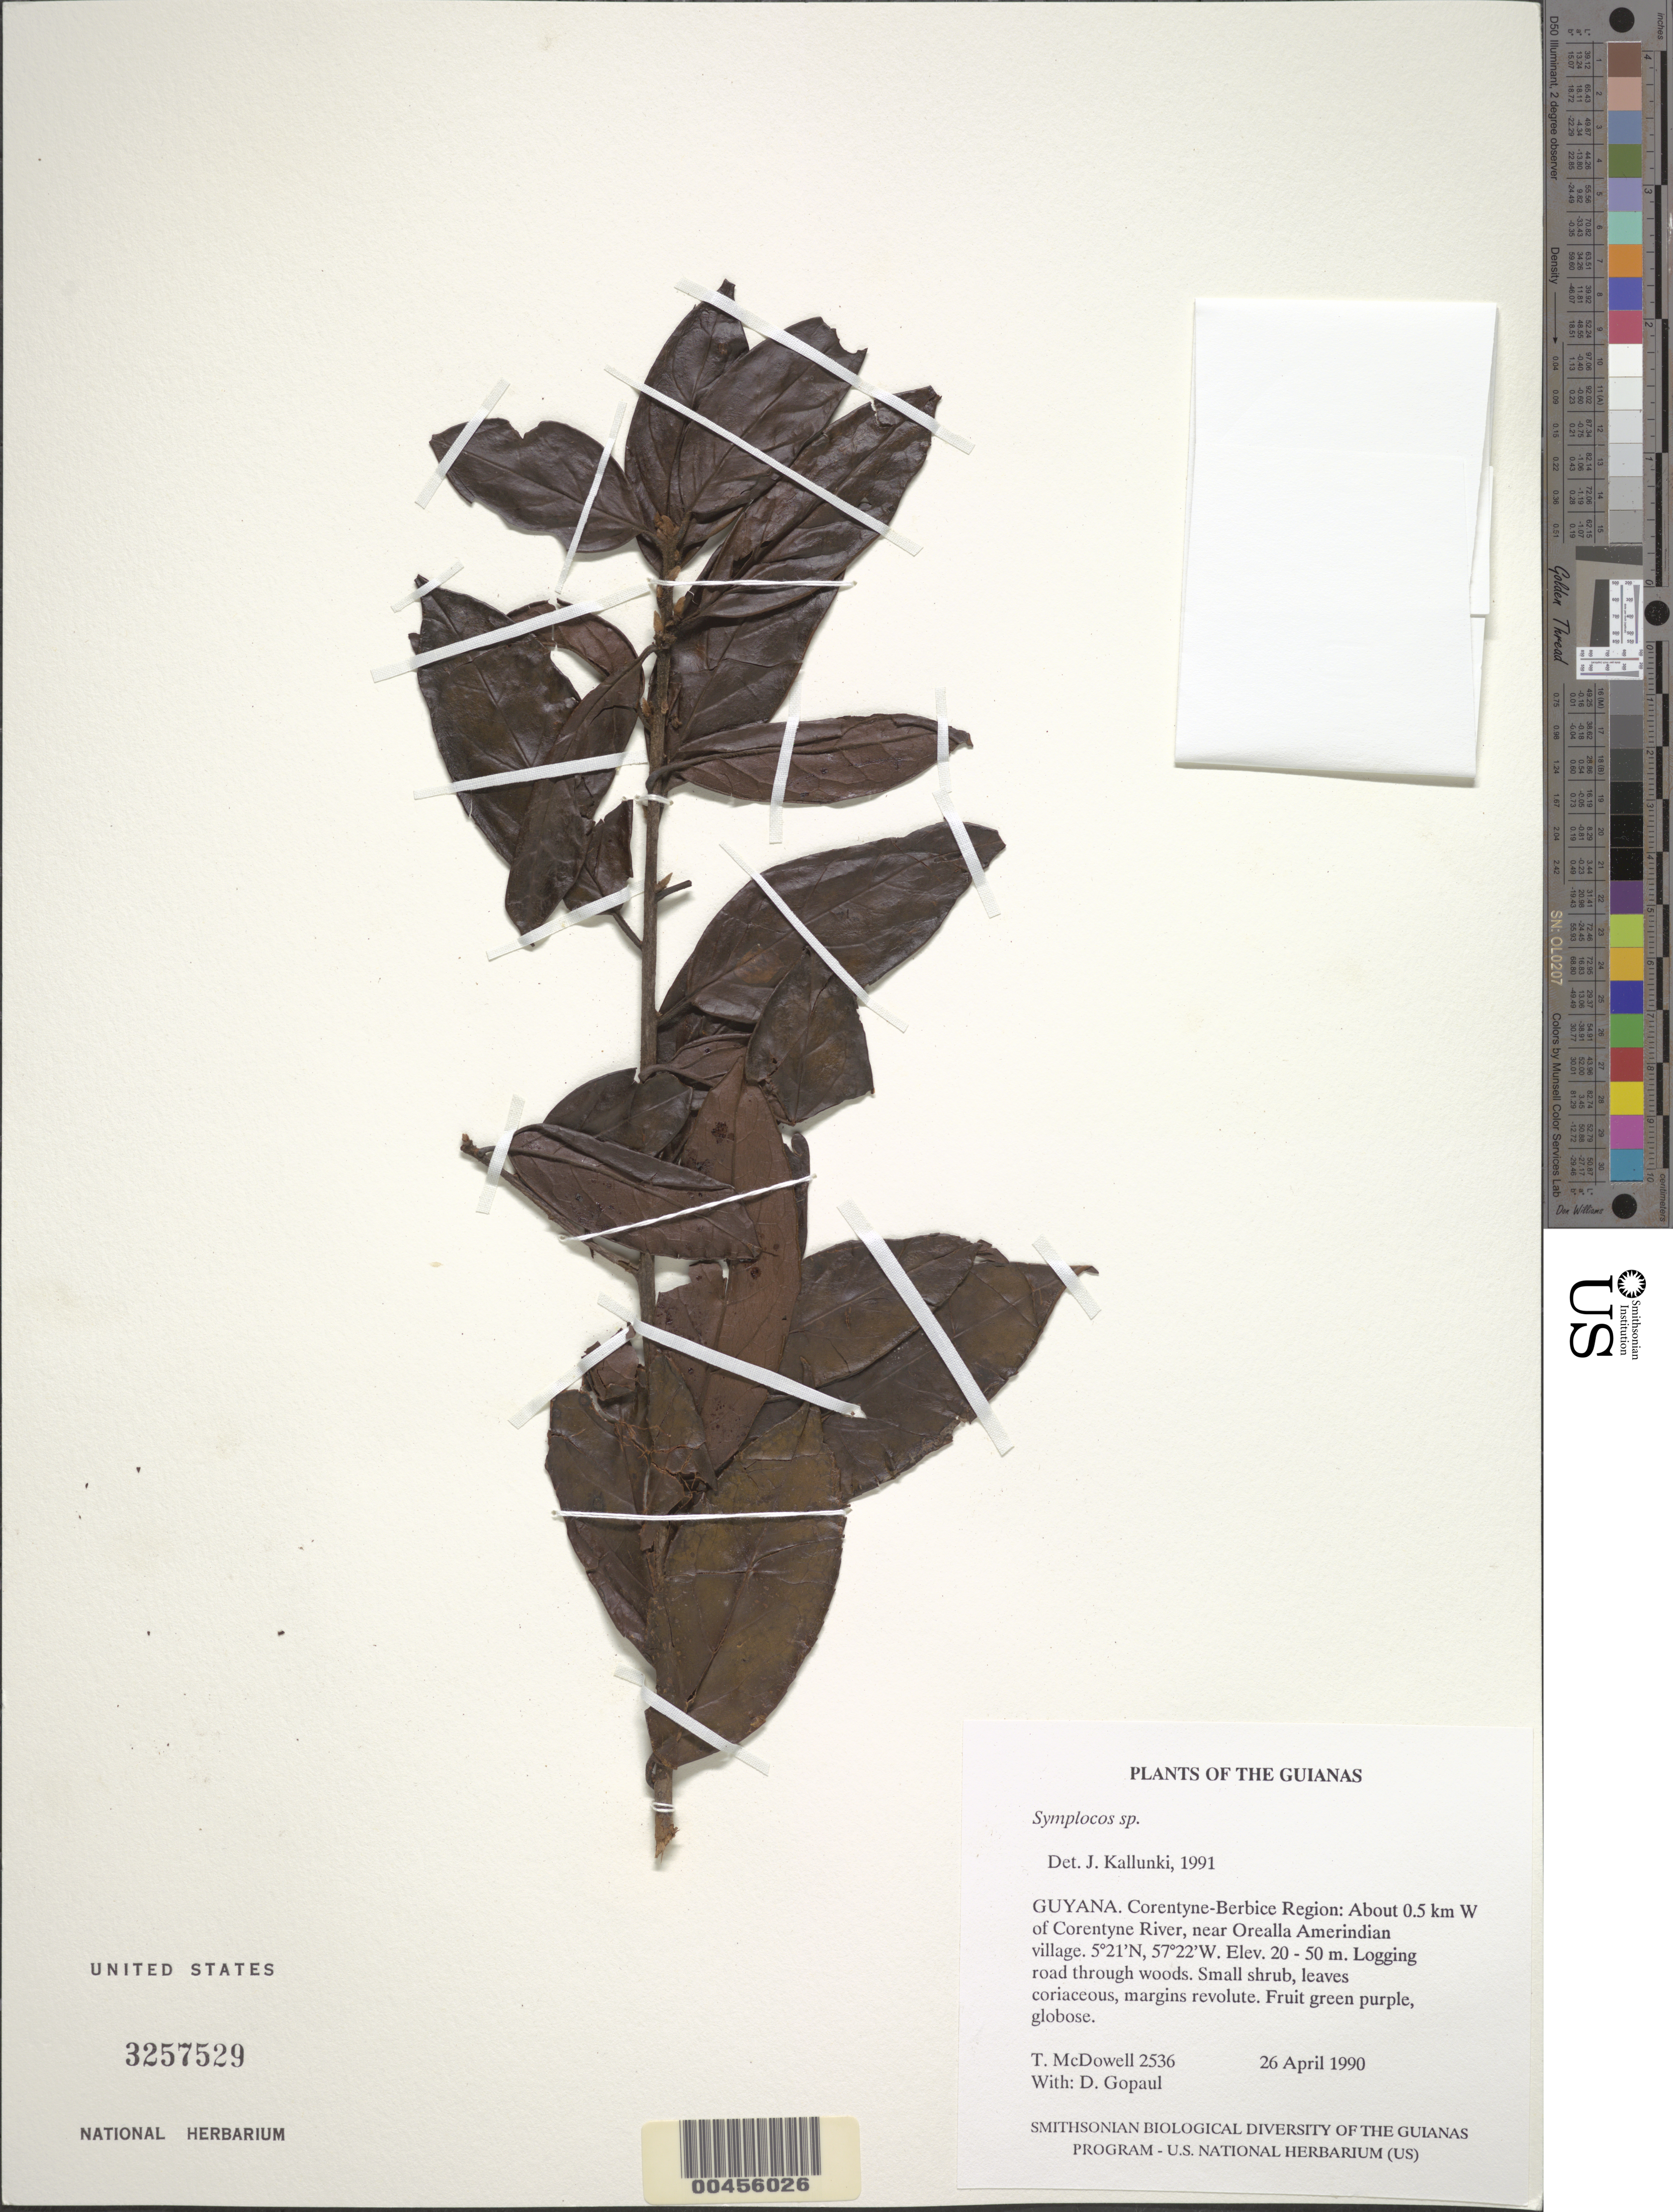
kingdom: Plantae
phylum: Tracheophyta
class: Magnoliopsida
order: Ericales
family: Symplocaceae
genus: Symplocos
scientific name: Symplocos guianensis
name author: (Aubl.) Gürke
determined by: Lindeman, J. C.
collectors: T. McDowell & D. Gopaul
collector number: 2536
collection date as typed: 26 April 1990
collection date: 1990-04-26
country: Guyana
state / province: E. Berbice-Corentyne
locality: About 0.5 km W of Corentyne River, near Orealla Amerindian village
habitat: Logging road through woods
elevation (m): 20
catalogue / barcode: US 3257529